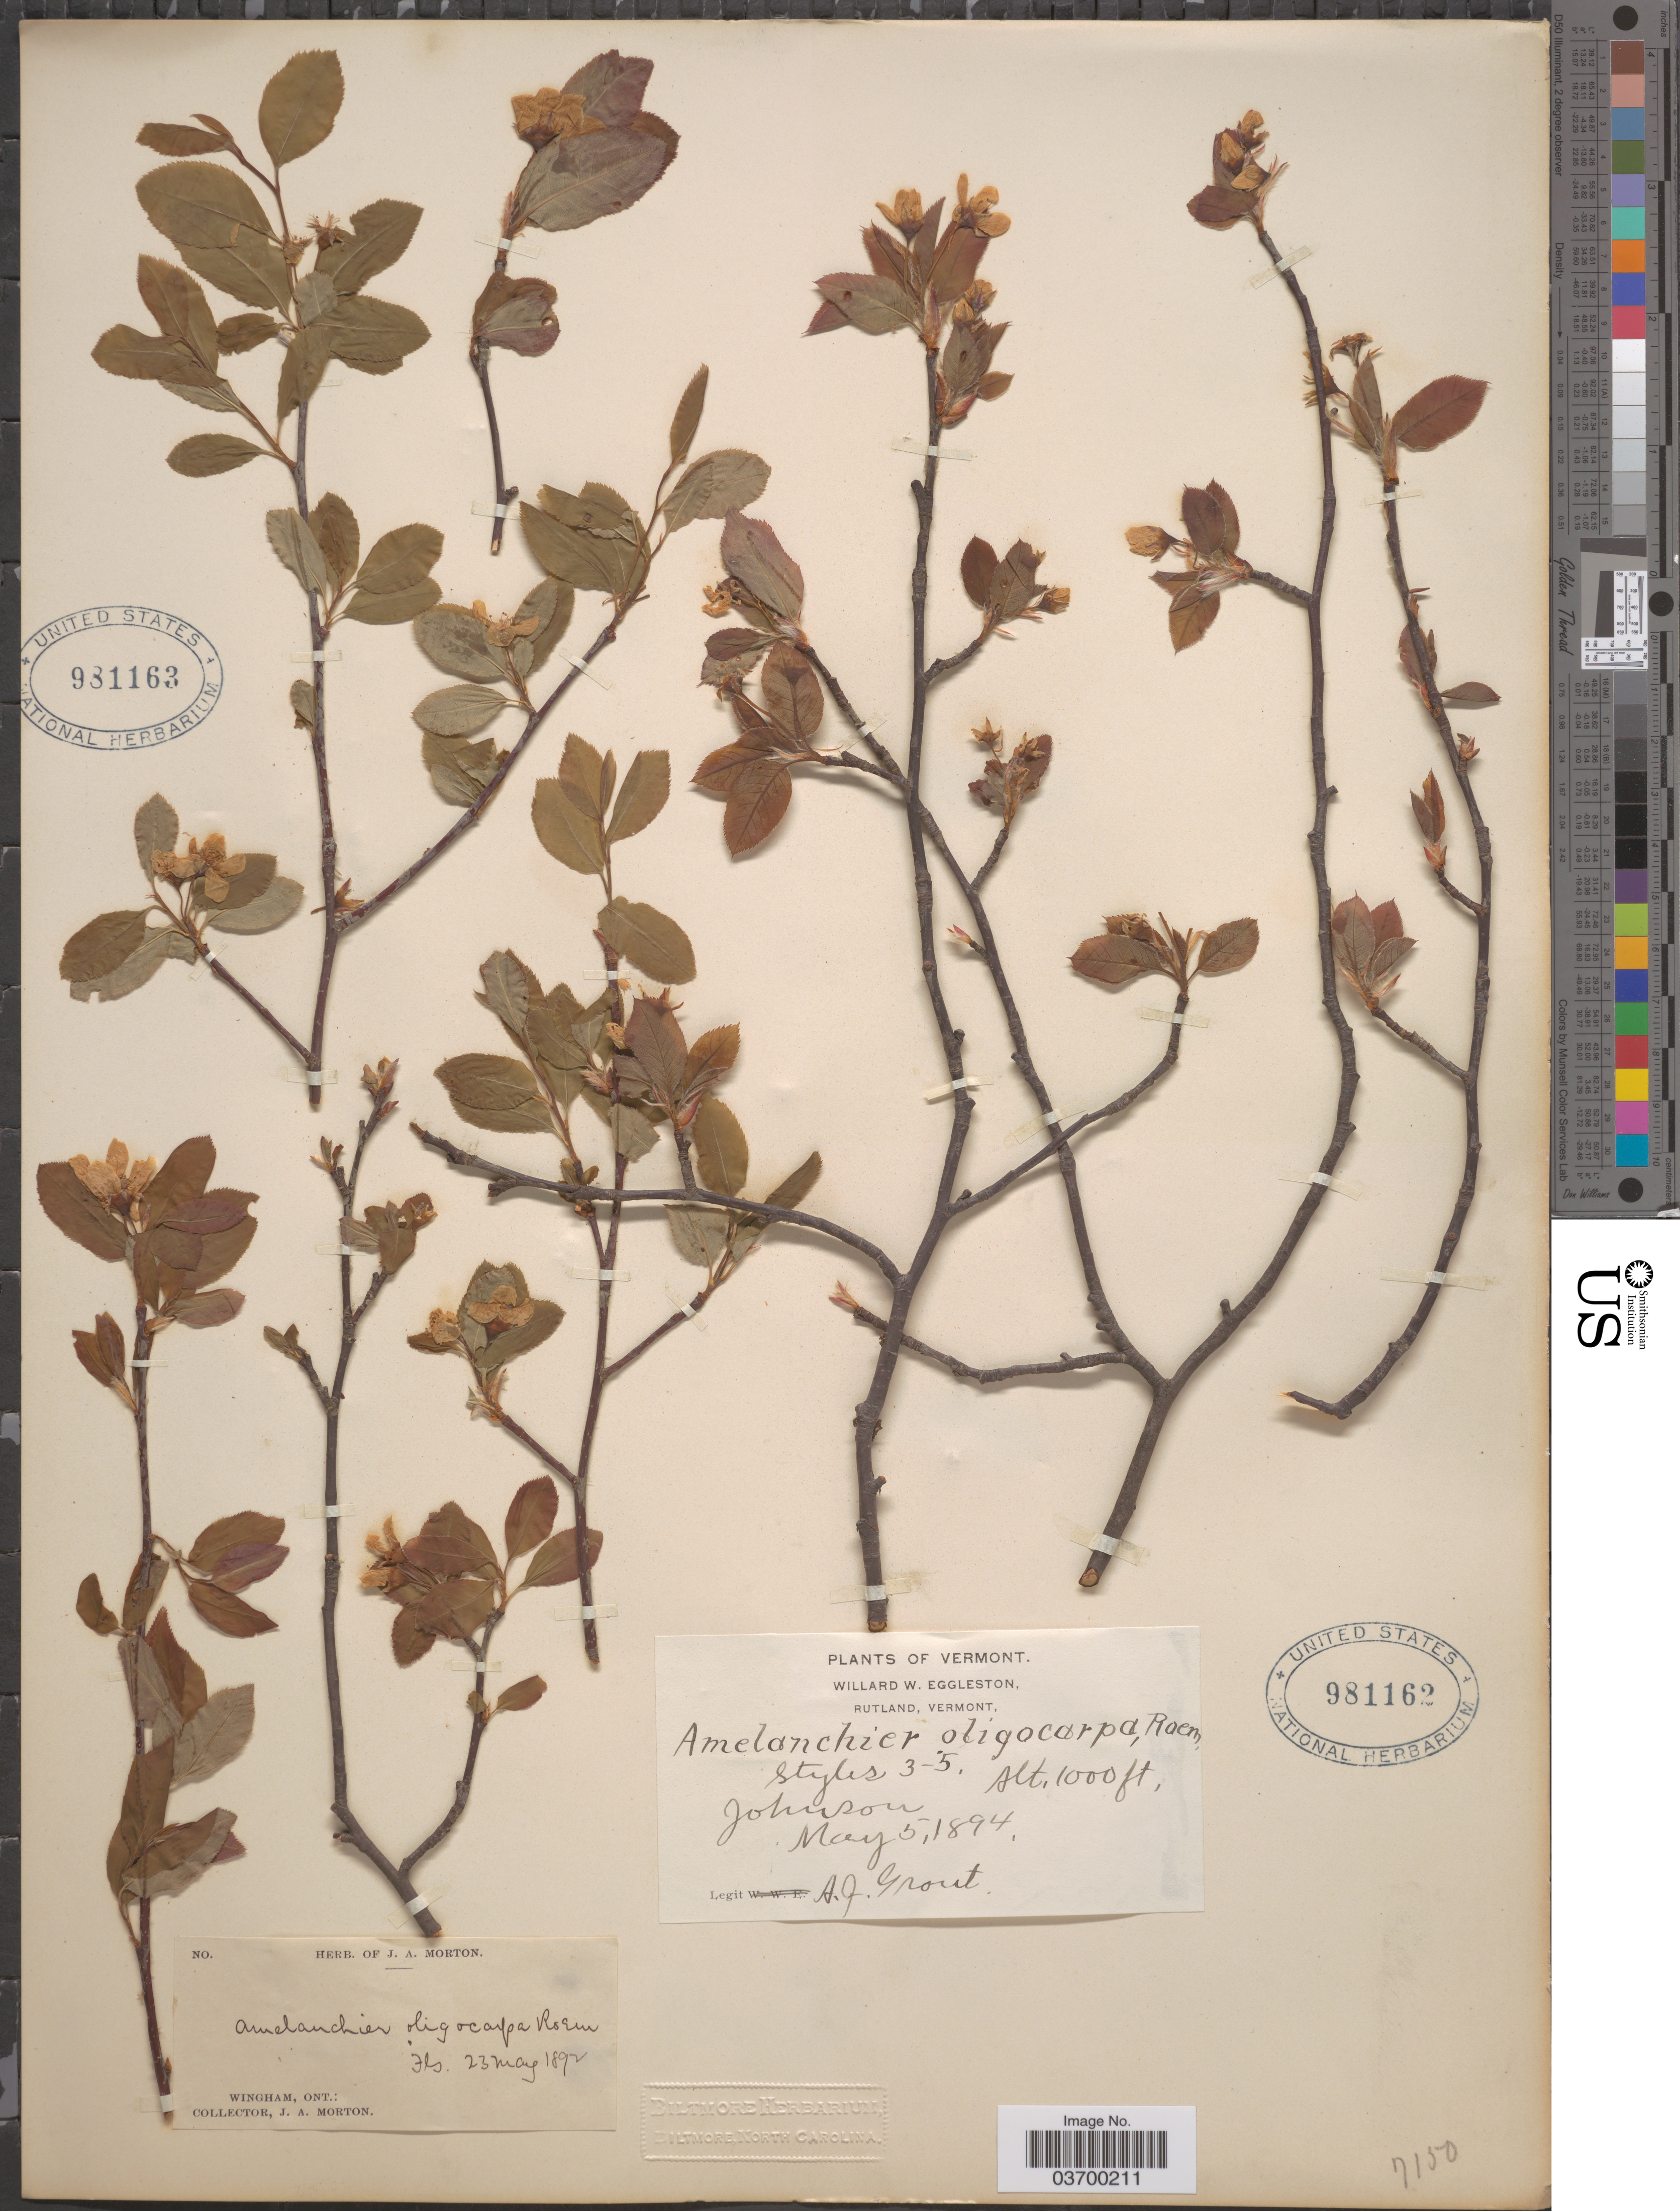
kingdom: Plantae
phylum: Tracheophyta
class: Magnoliopsida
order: Rosales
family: Rosaceae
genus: Amelanchier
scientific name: Amelanchier bartramiana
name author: (Tausch) M. Roem.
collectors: A. Grant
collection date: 1894-05-05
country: United States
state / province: Vermont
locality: Johnson.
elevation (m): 305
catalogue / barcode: US 981162